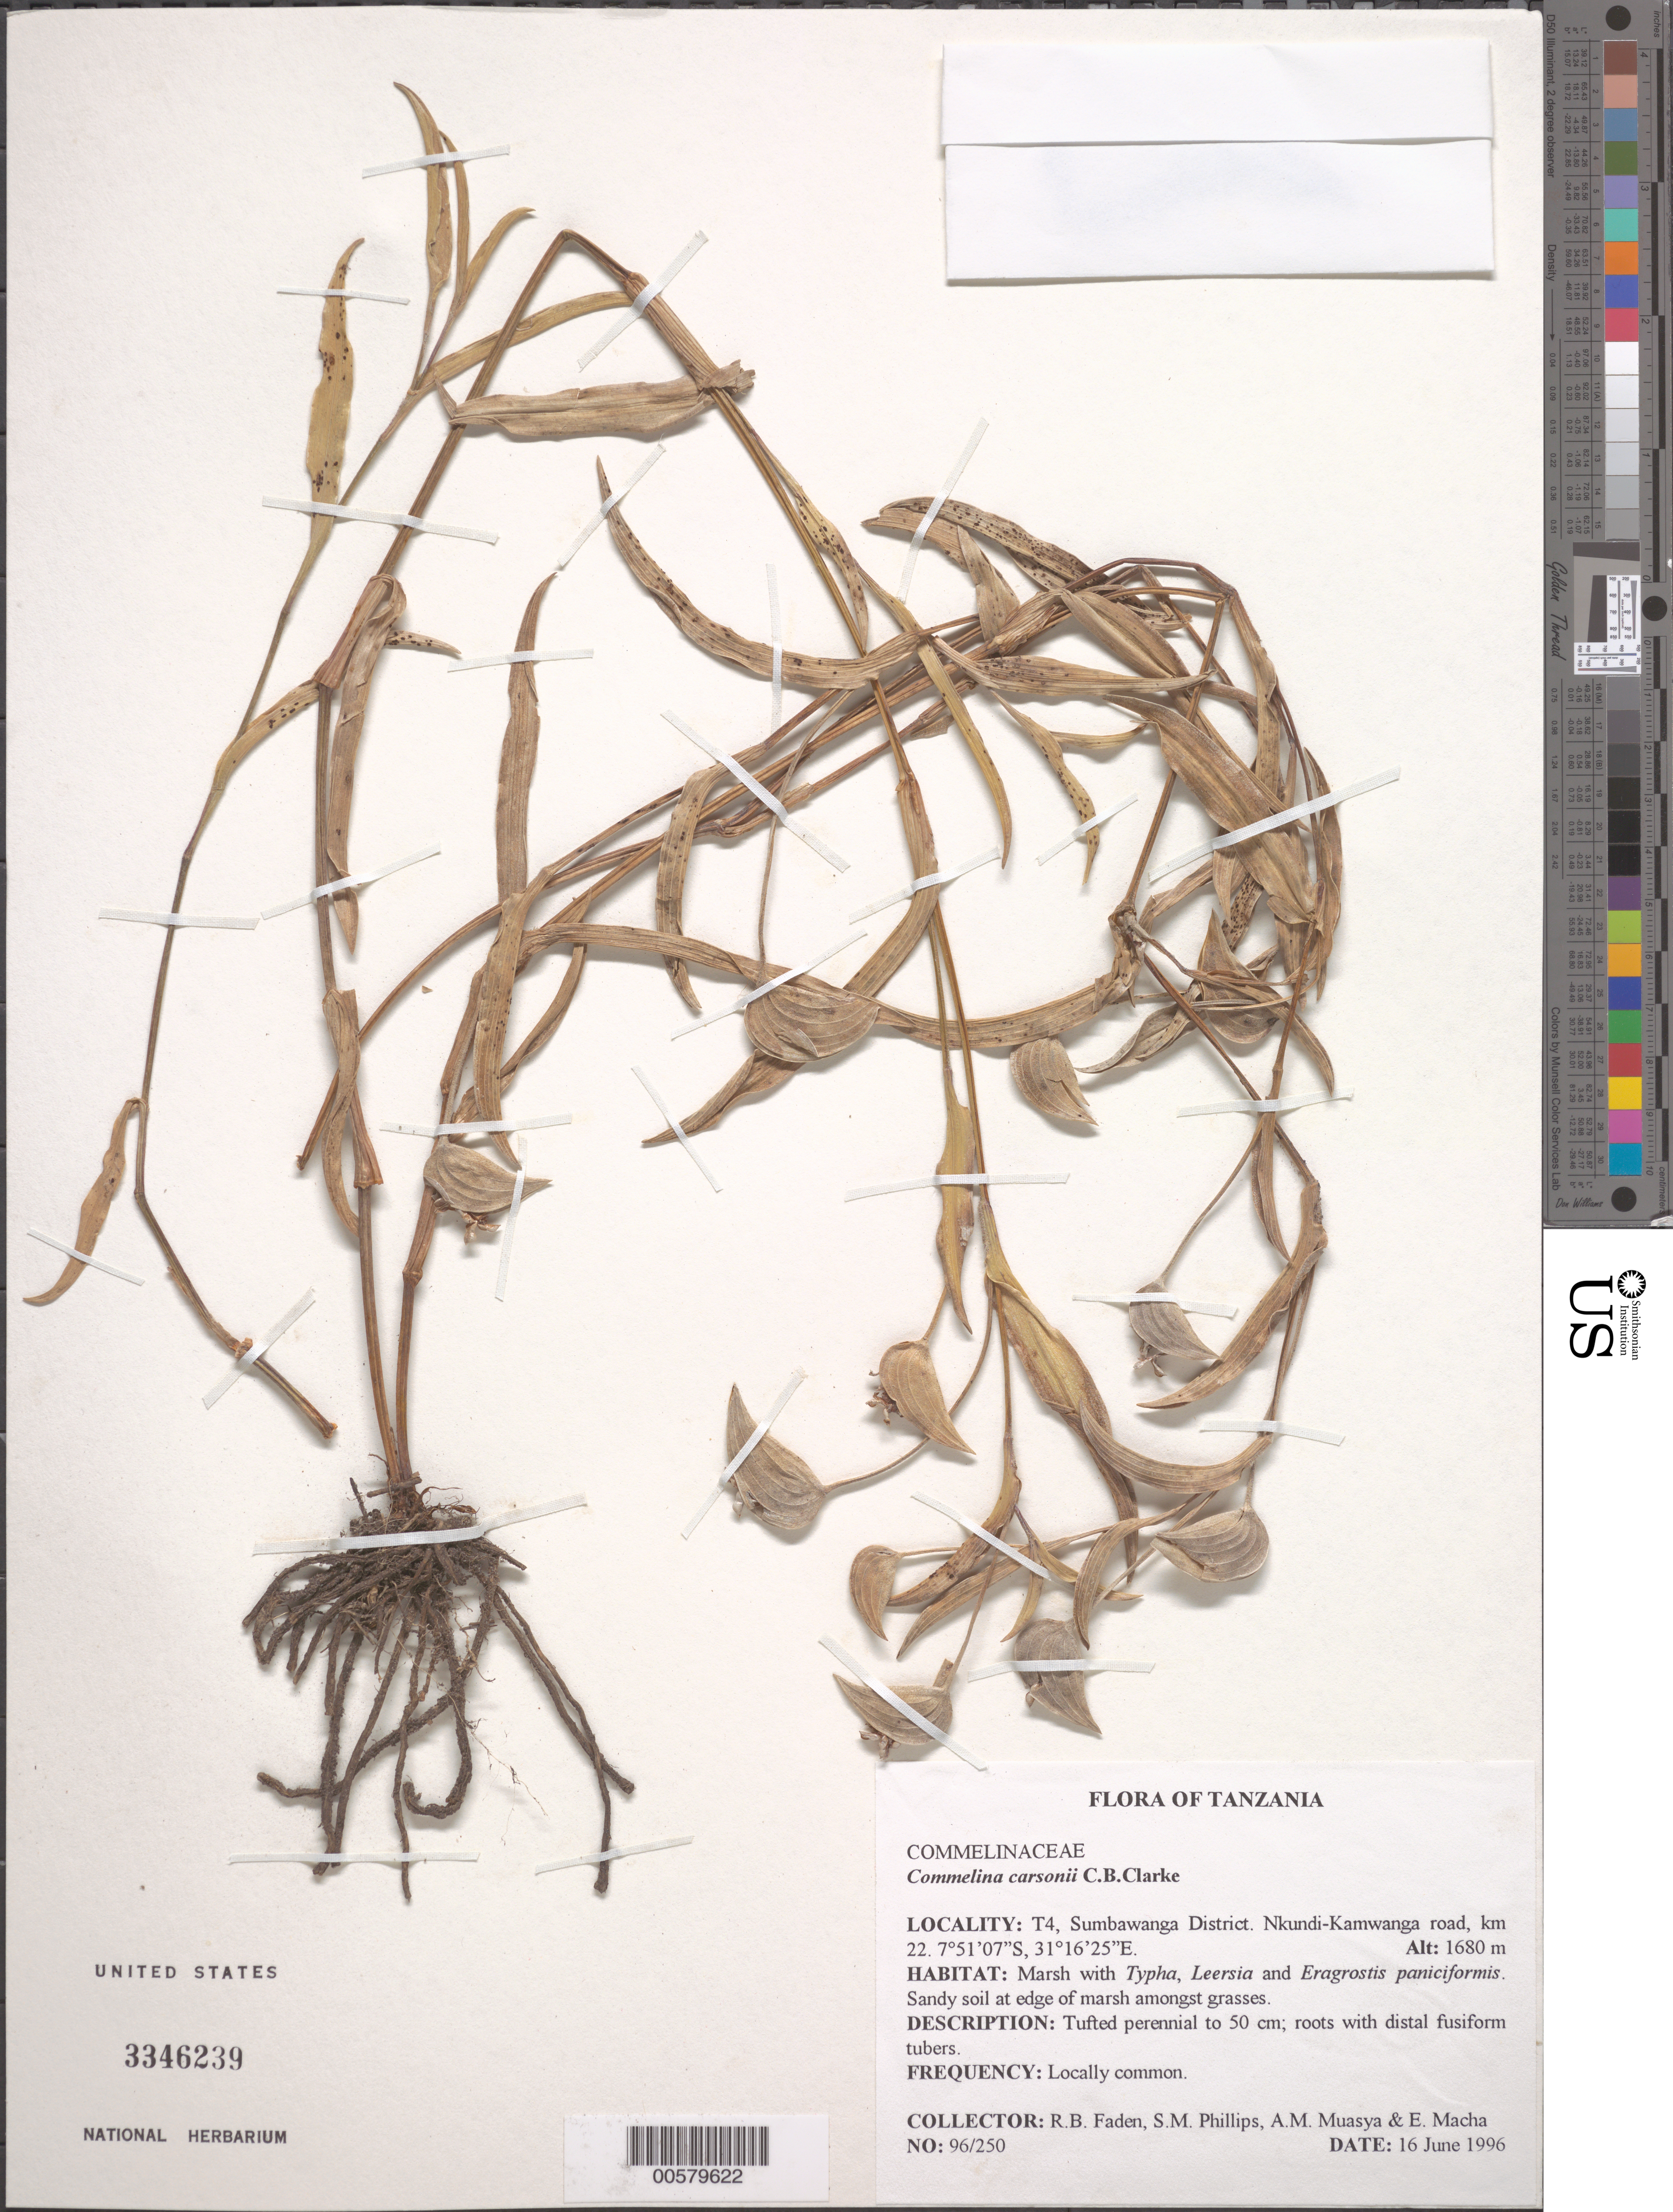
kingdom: Plantae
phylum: Tracheophyta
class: Liliopsida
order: Commelinales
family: Commelinaceae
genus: Commelina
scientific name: Commelina carsonii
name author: C.B. Clarke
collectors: R. B. Faden, S. M. Phillips, A. Muasya & E. Macha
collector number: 96/250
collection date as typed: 16 Jun 1996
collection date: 1996-06-16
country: Tanzania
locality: T4, sumbawanga dist., nkundi-kamwanga road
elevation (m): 1680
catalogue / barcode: US 3346239